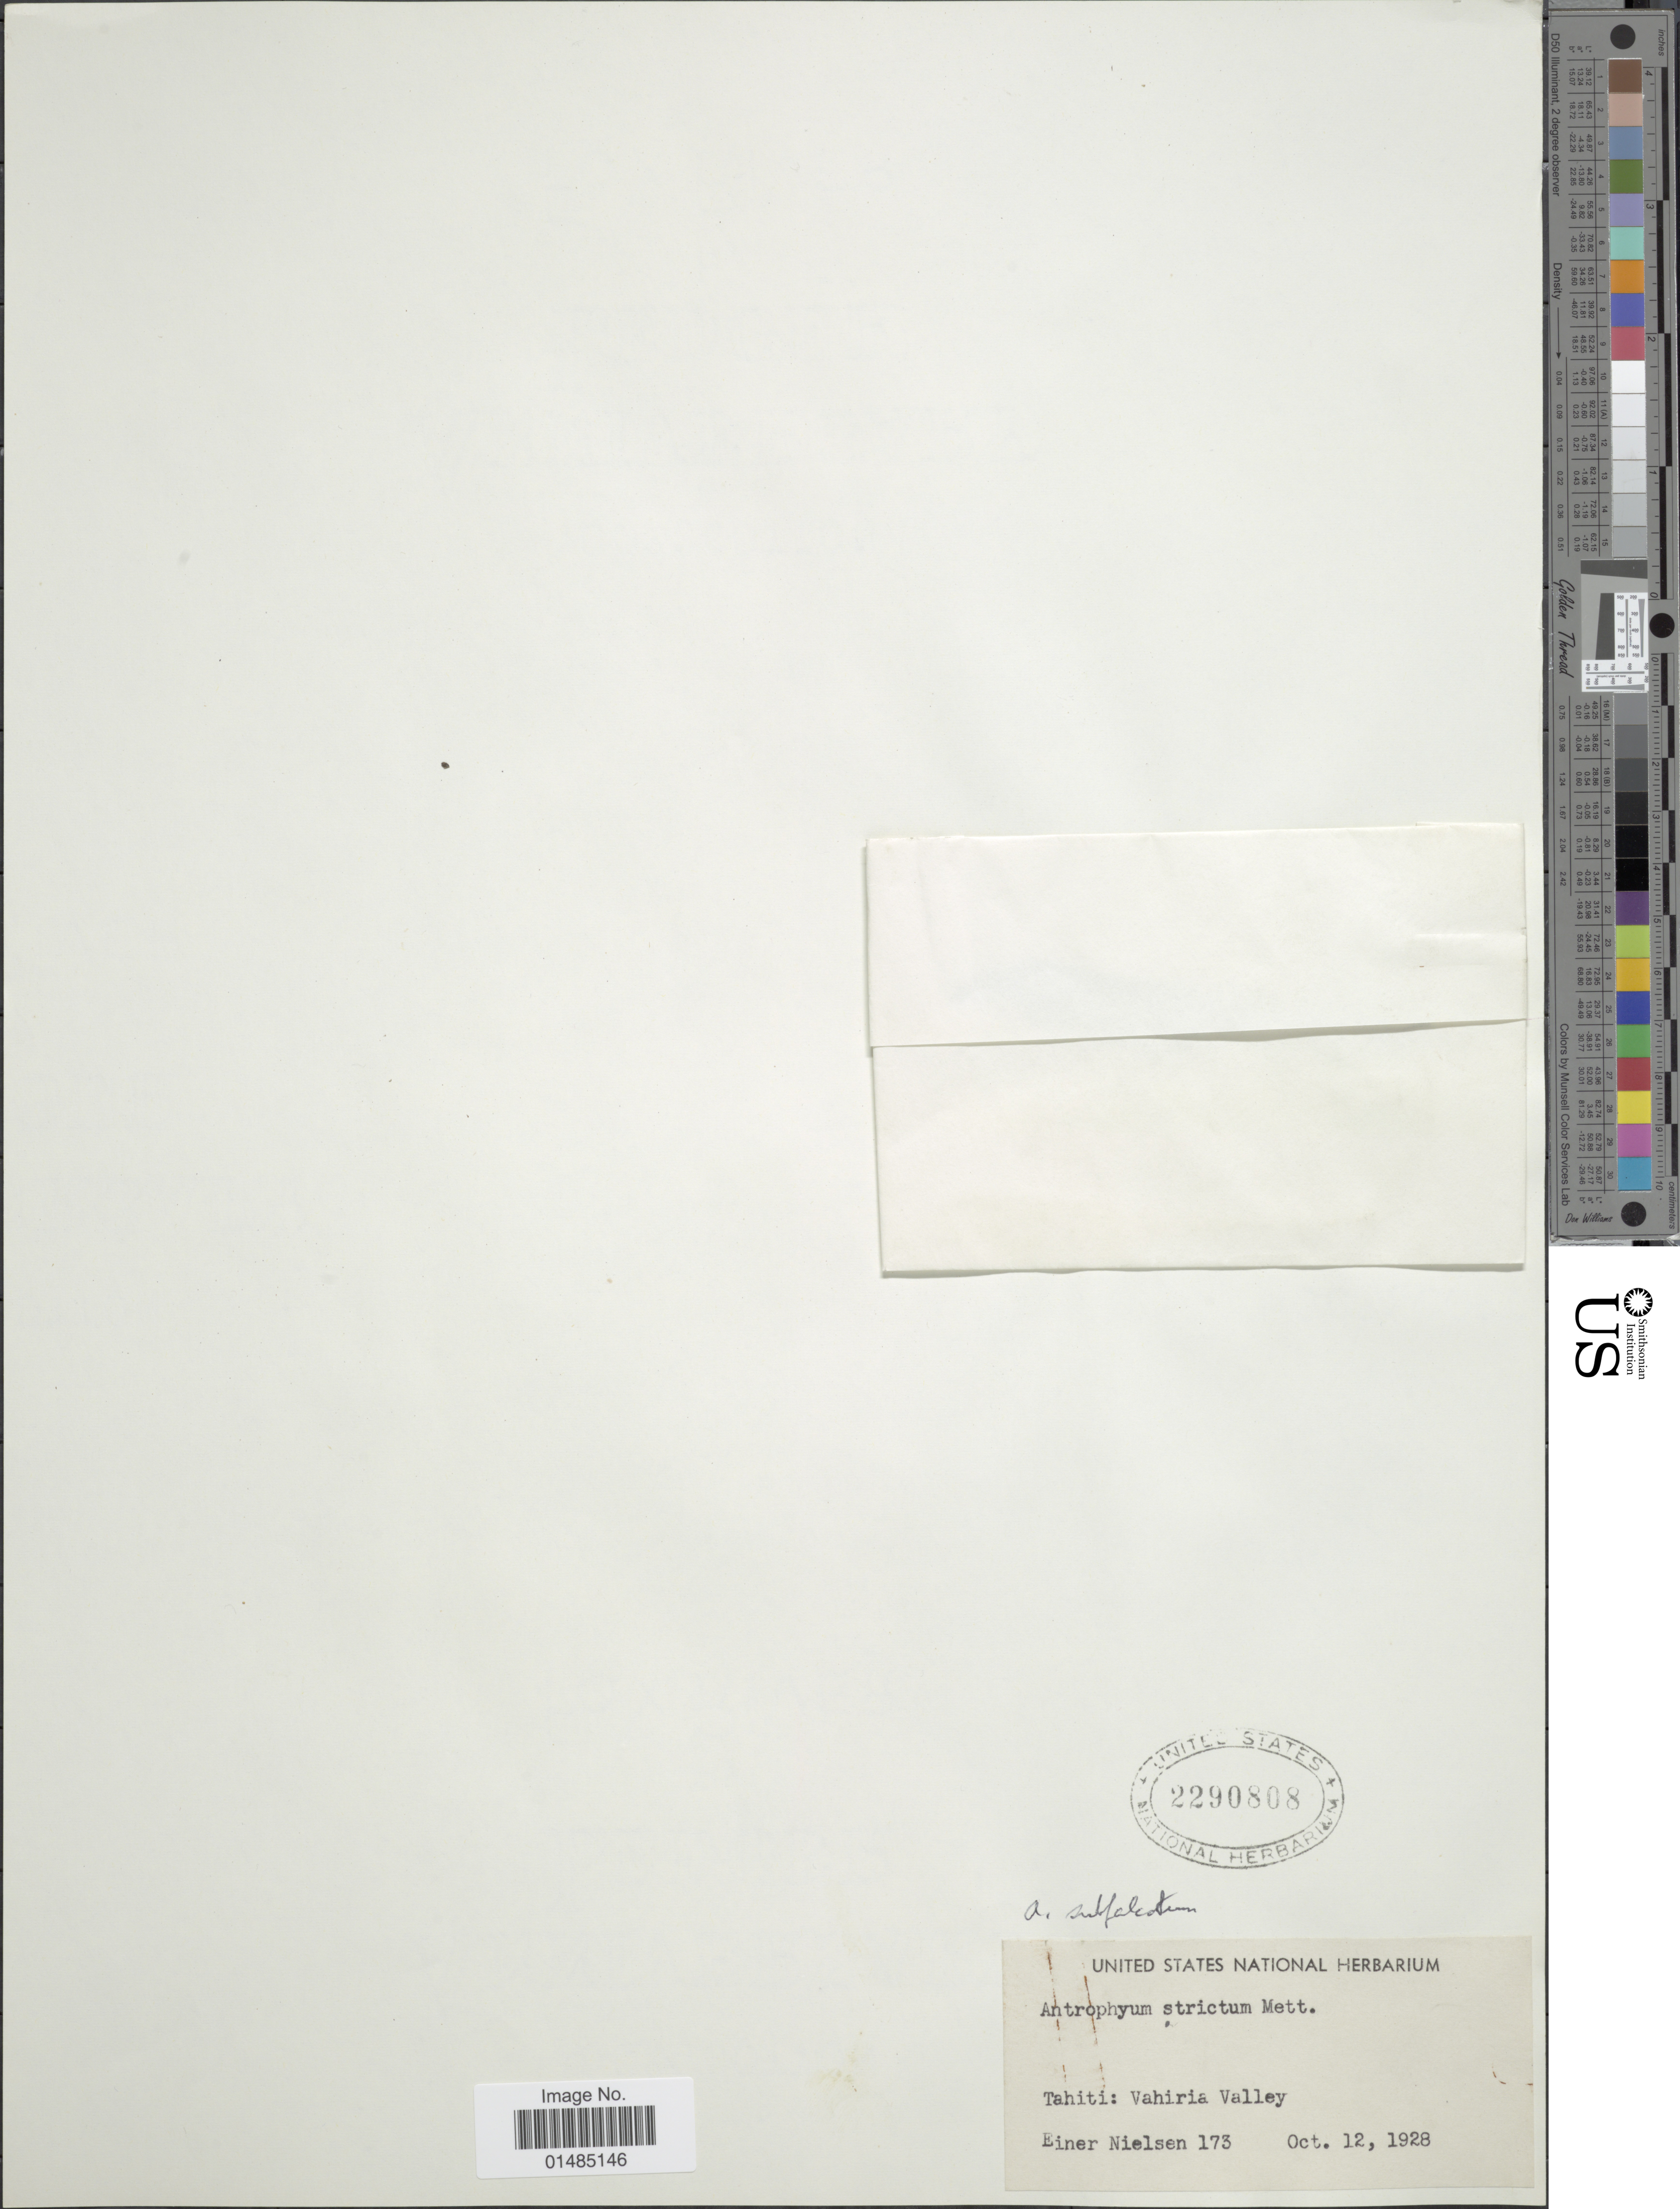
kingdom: Plantae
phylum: Tracheophyta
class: Polypodiopsida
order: Polypodiales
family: Pteridaceae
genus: Antrophyum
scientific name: Antrophyum subfalcatum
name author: Brack. in Wilkes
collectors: E. Nielsen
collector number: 173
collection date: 1928-10-12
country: French Polynesia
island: Tahiti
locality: Tahiti: Vahiria Valley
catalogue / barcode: US 2290808